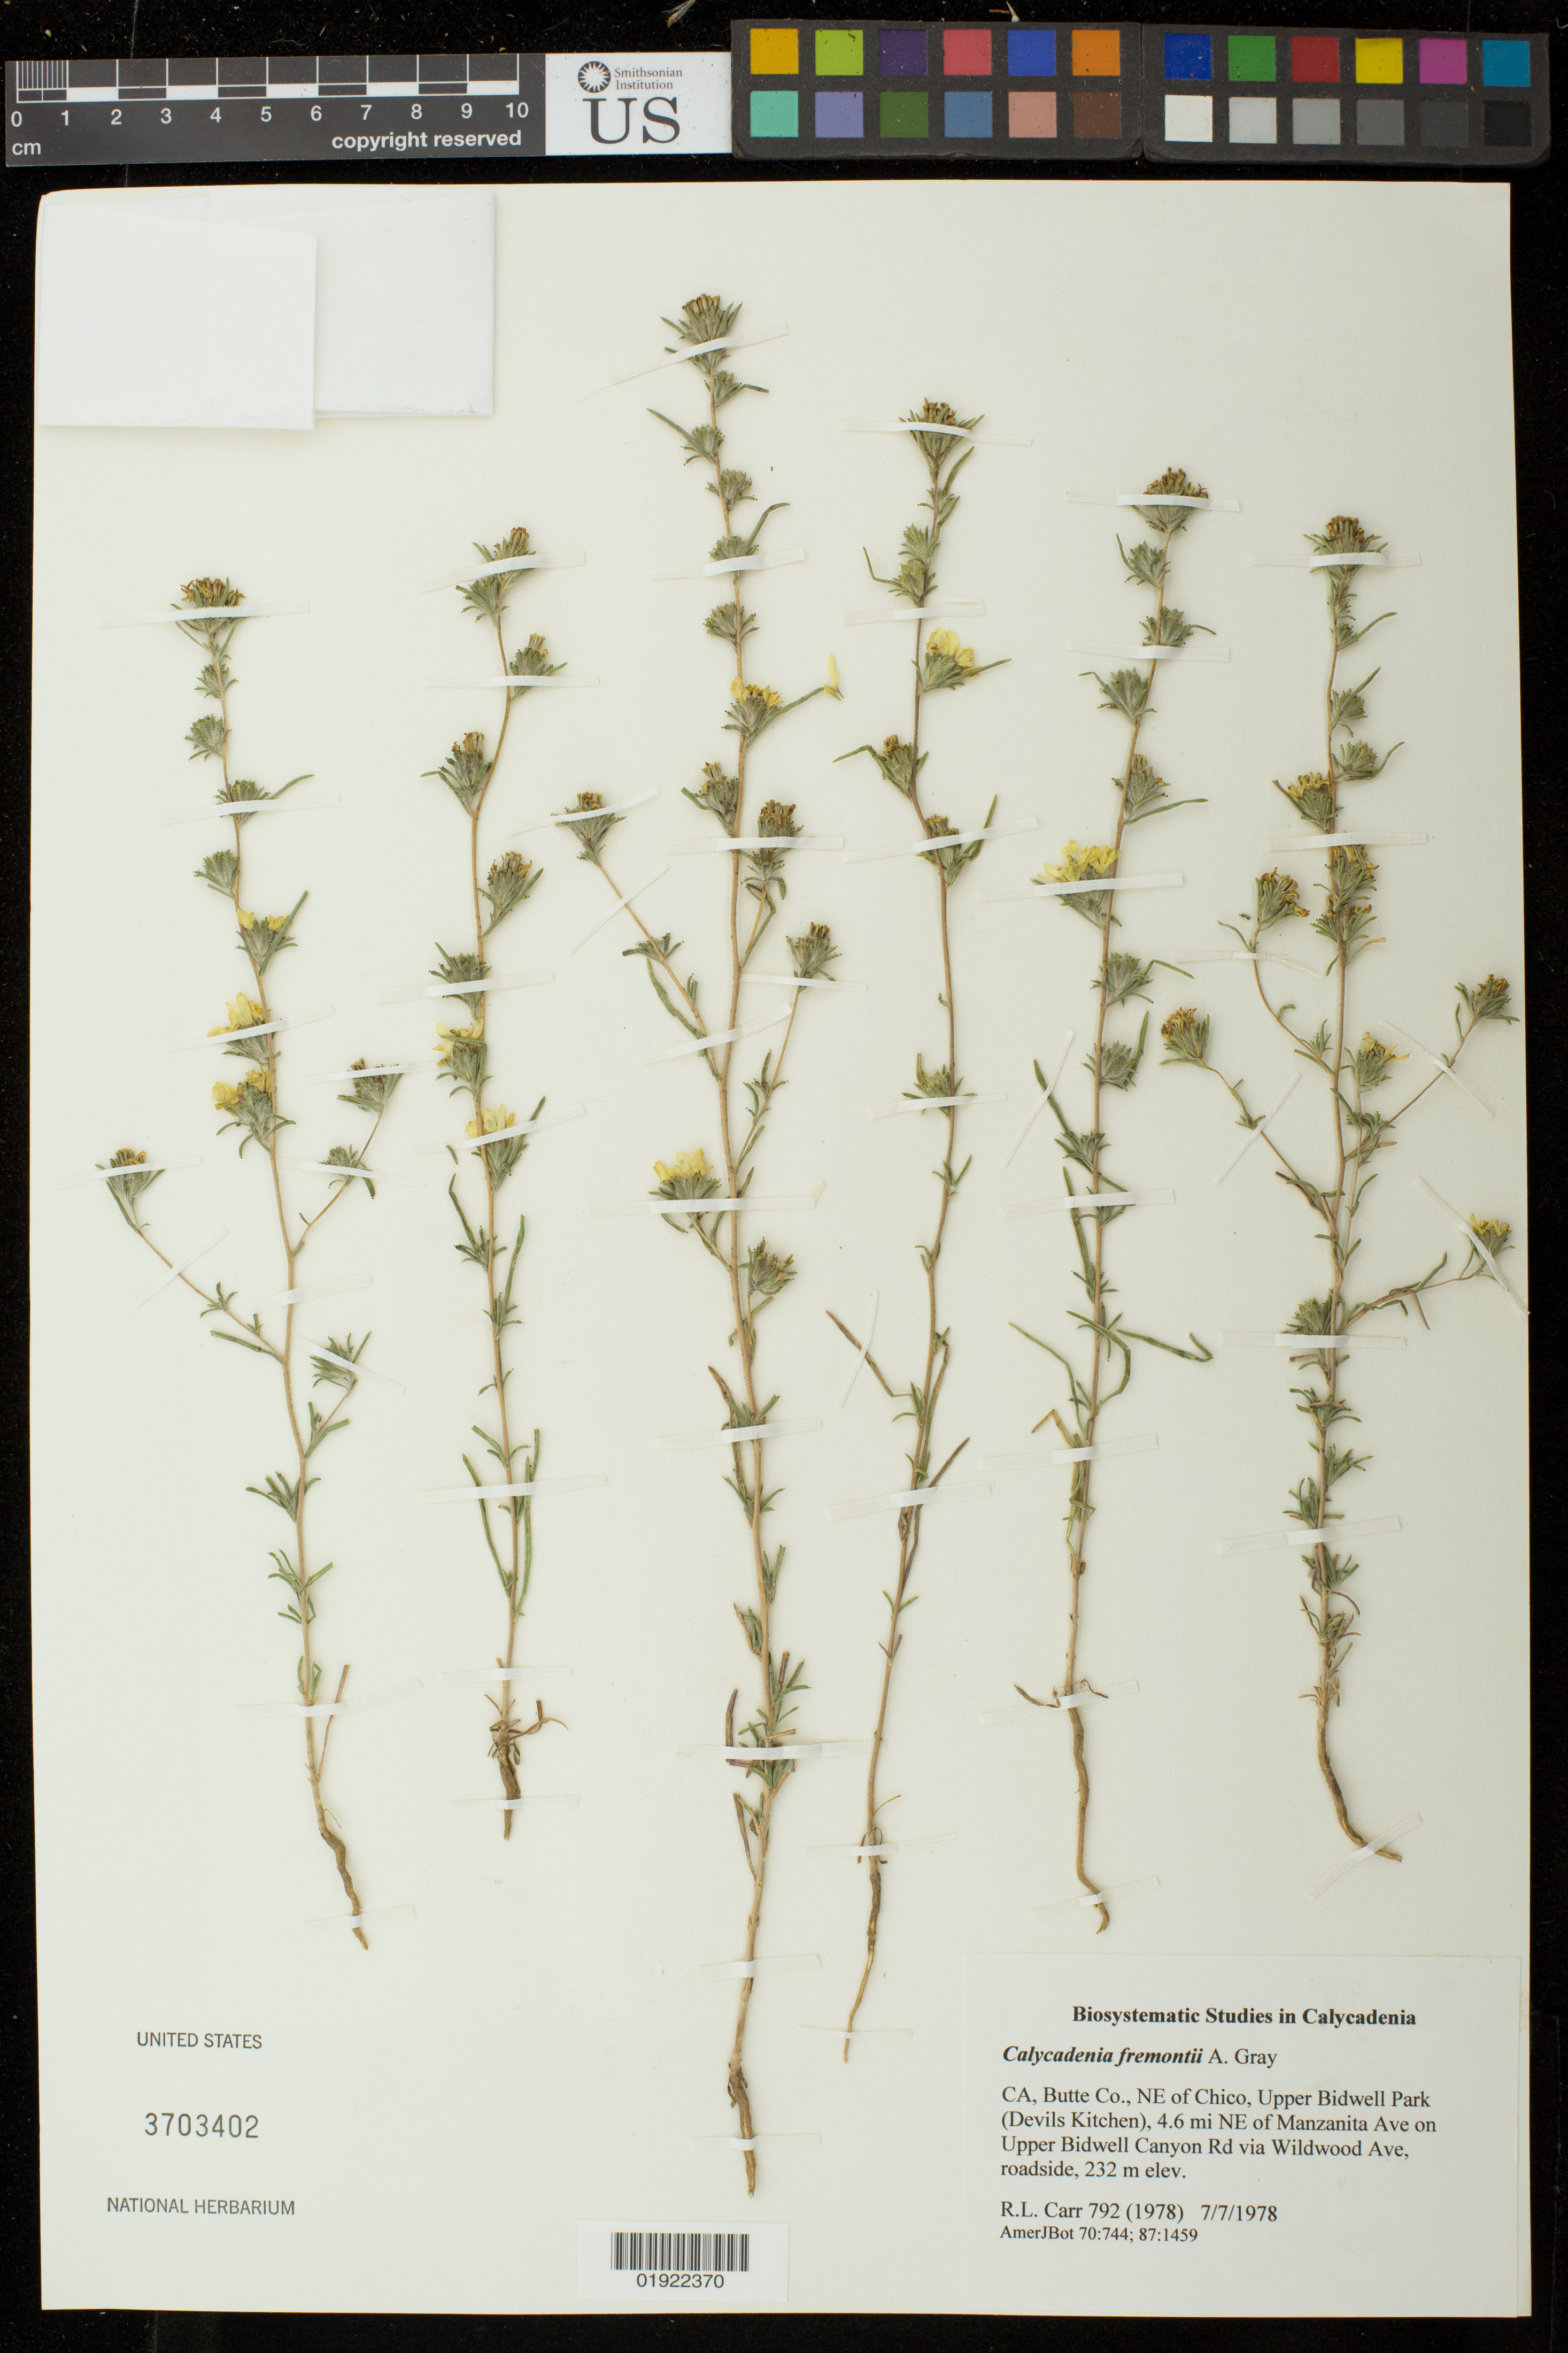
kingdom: Plantae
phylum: Tracheophyta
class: Magnoliopsida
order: Asterales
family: Asteraceae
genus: Calycadenia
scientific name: Calycadenia fremontii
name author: A. Gray in Emory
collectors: R. Carr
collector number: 792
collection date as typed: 7/7/1978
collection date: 1978-07-07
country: United States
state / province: California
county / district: Butte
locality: NE of Chico, Upper Bidwell Park (Devils Kitchen), 4.6 mi NE of Manzanita Ave on Upper Bidwell Canyon Rd via Wildwood Ave. roadside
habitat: roadside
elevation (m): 232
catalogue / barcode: US 3703402